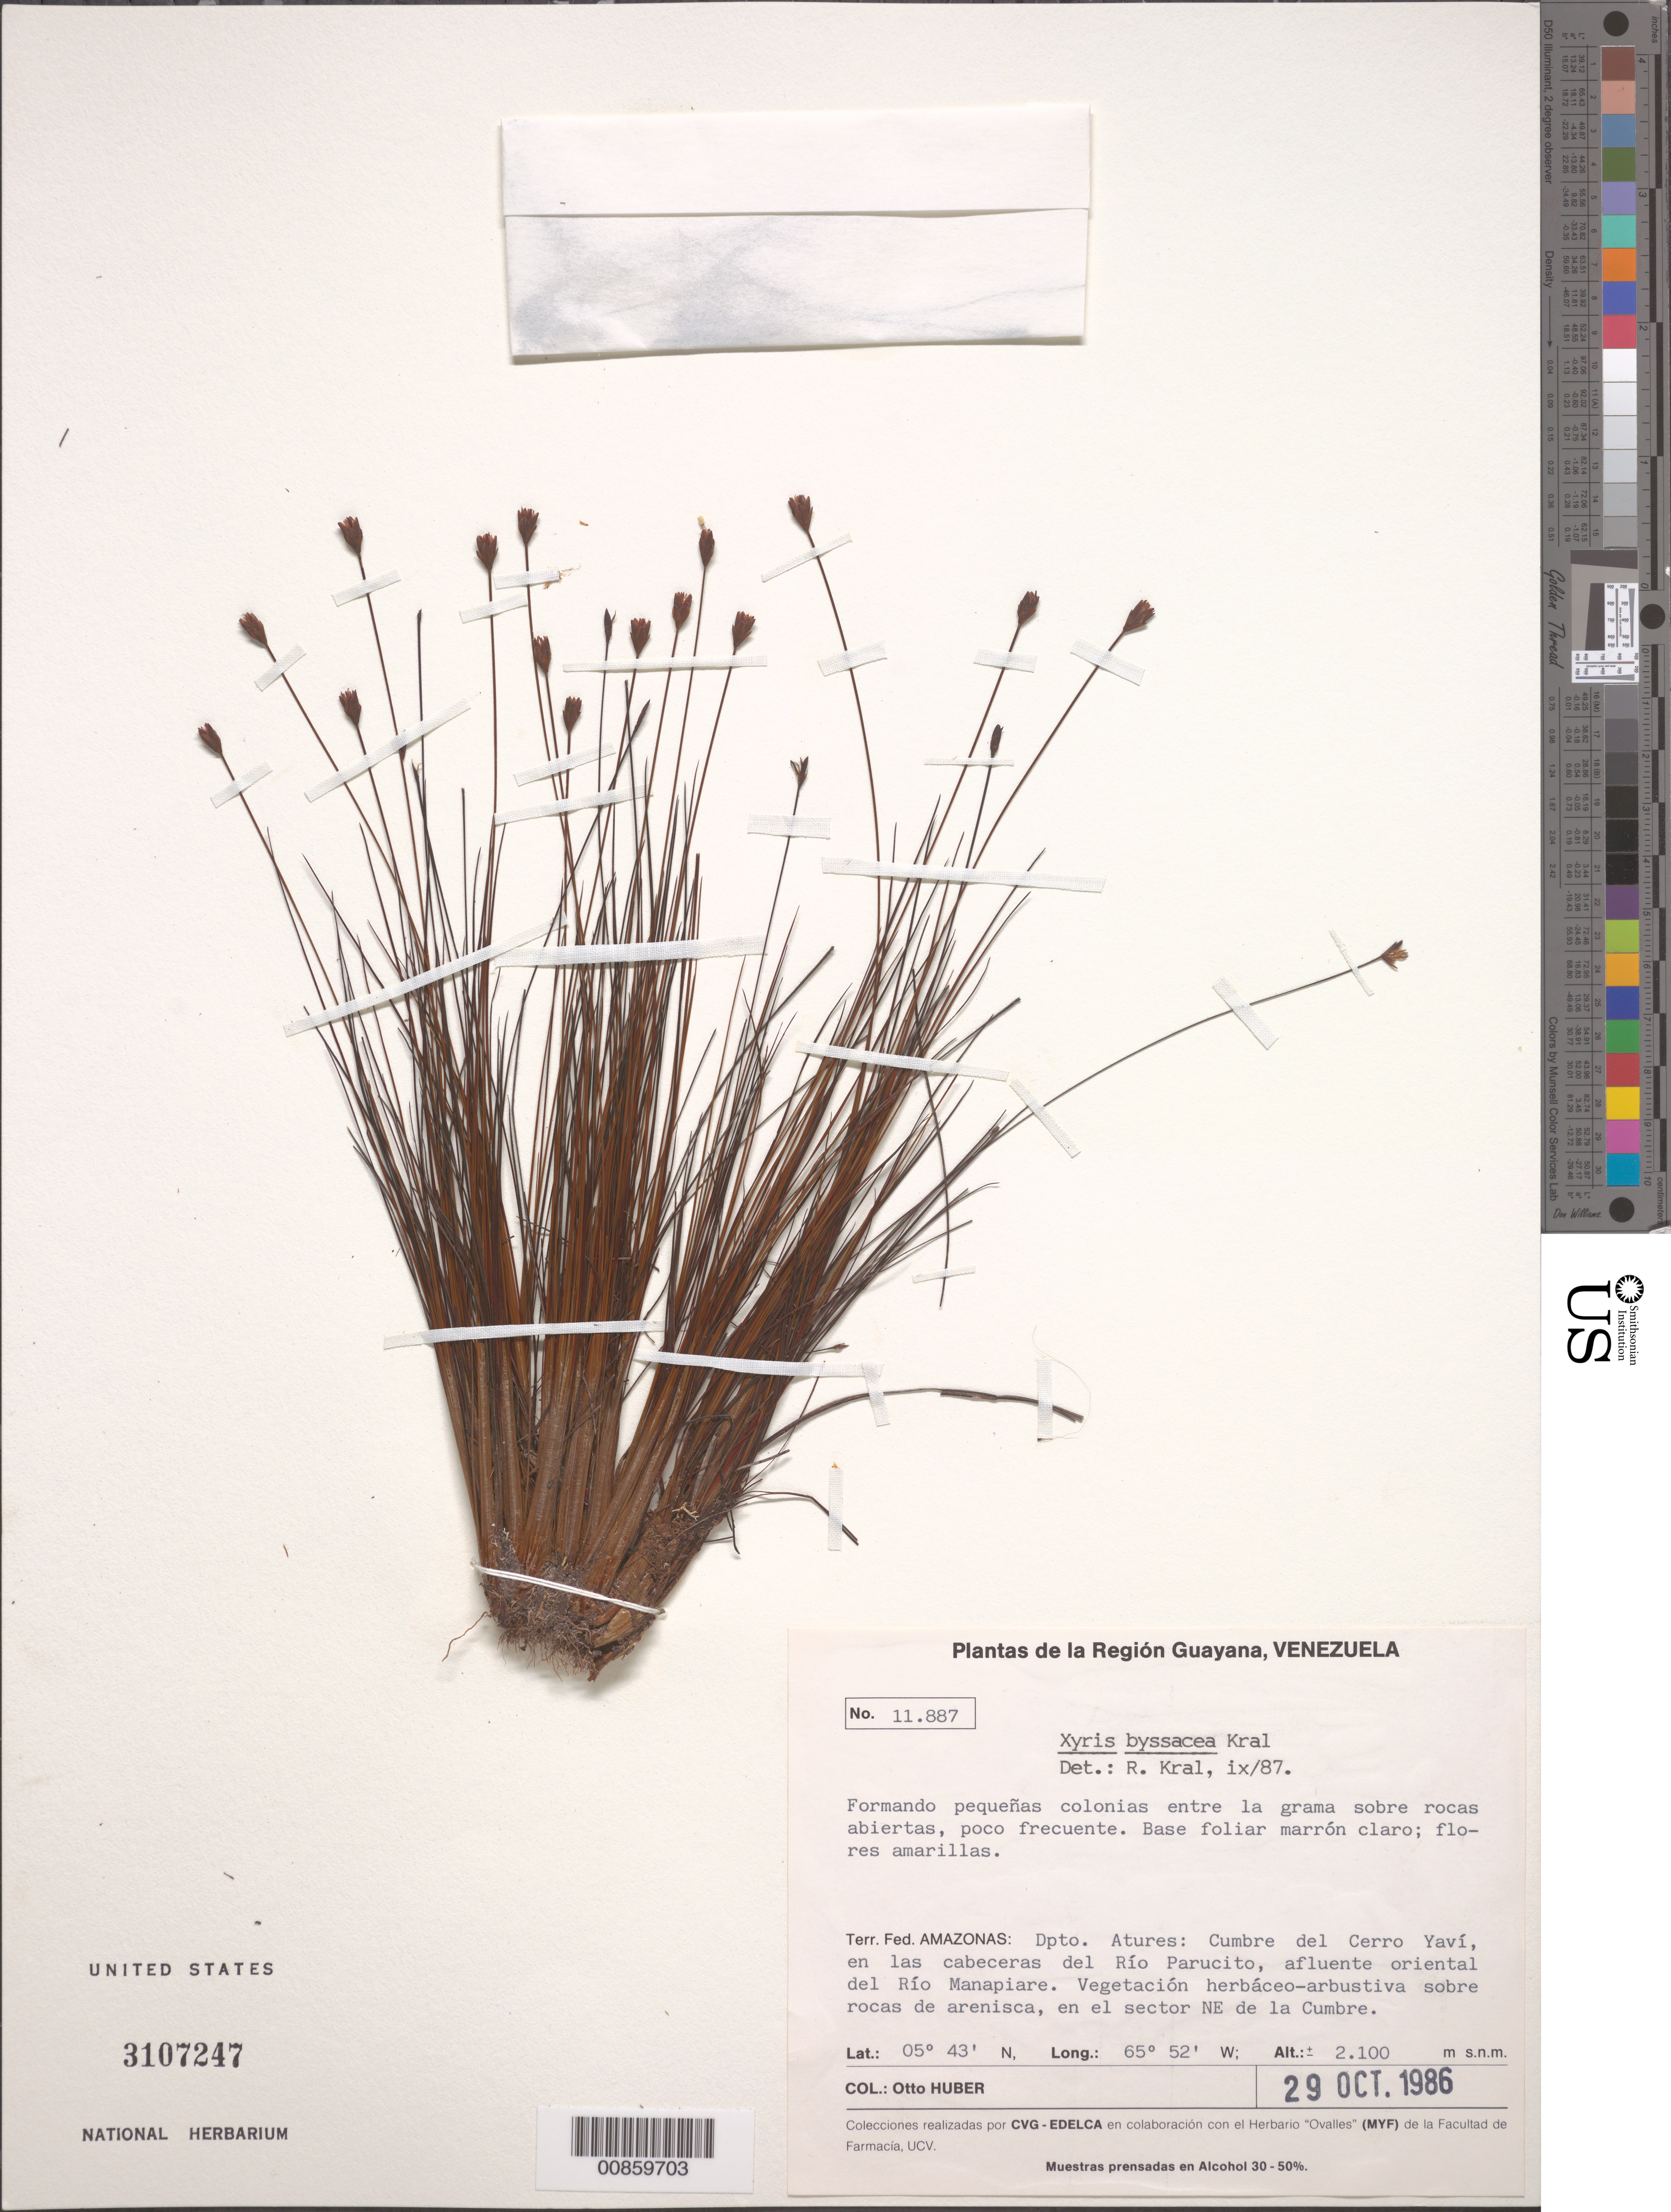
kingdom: Plantae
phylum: Tracheophyta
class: Liliopsida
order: Poales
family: Xyridaceae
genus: Xyris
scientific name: Xyris byssacea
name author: Kral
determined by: Kral, Robert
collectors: O. Huber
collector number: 11887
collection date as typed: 29-Oct-86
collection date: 1986-10-29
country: Venezuela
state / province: Amazonas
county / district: Atures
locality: Cerro Yaví cumbre, cabeceras de Río Parucito (affl. Río Manapiare), sector NE de la cumbre.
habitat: Vegetación herbáceo-arbustiva sobre rocas de arenisca.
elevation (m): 2100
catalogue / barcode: US 3107247